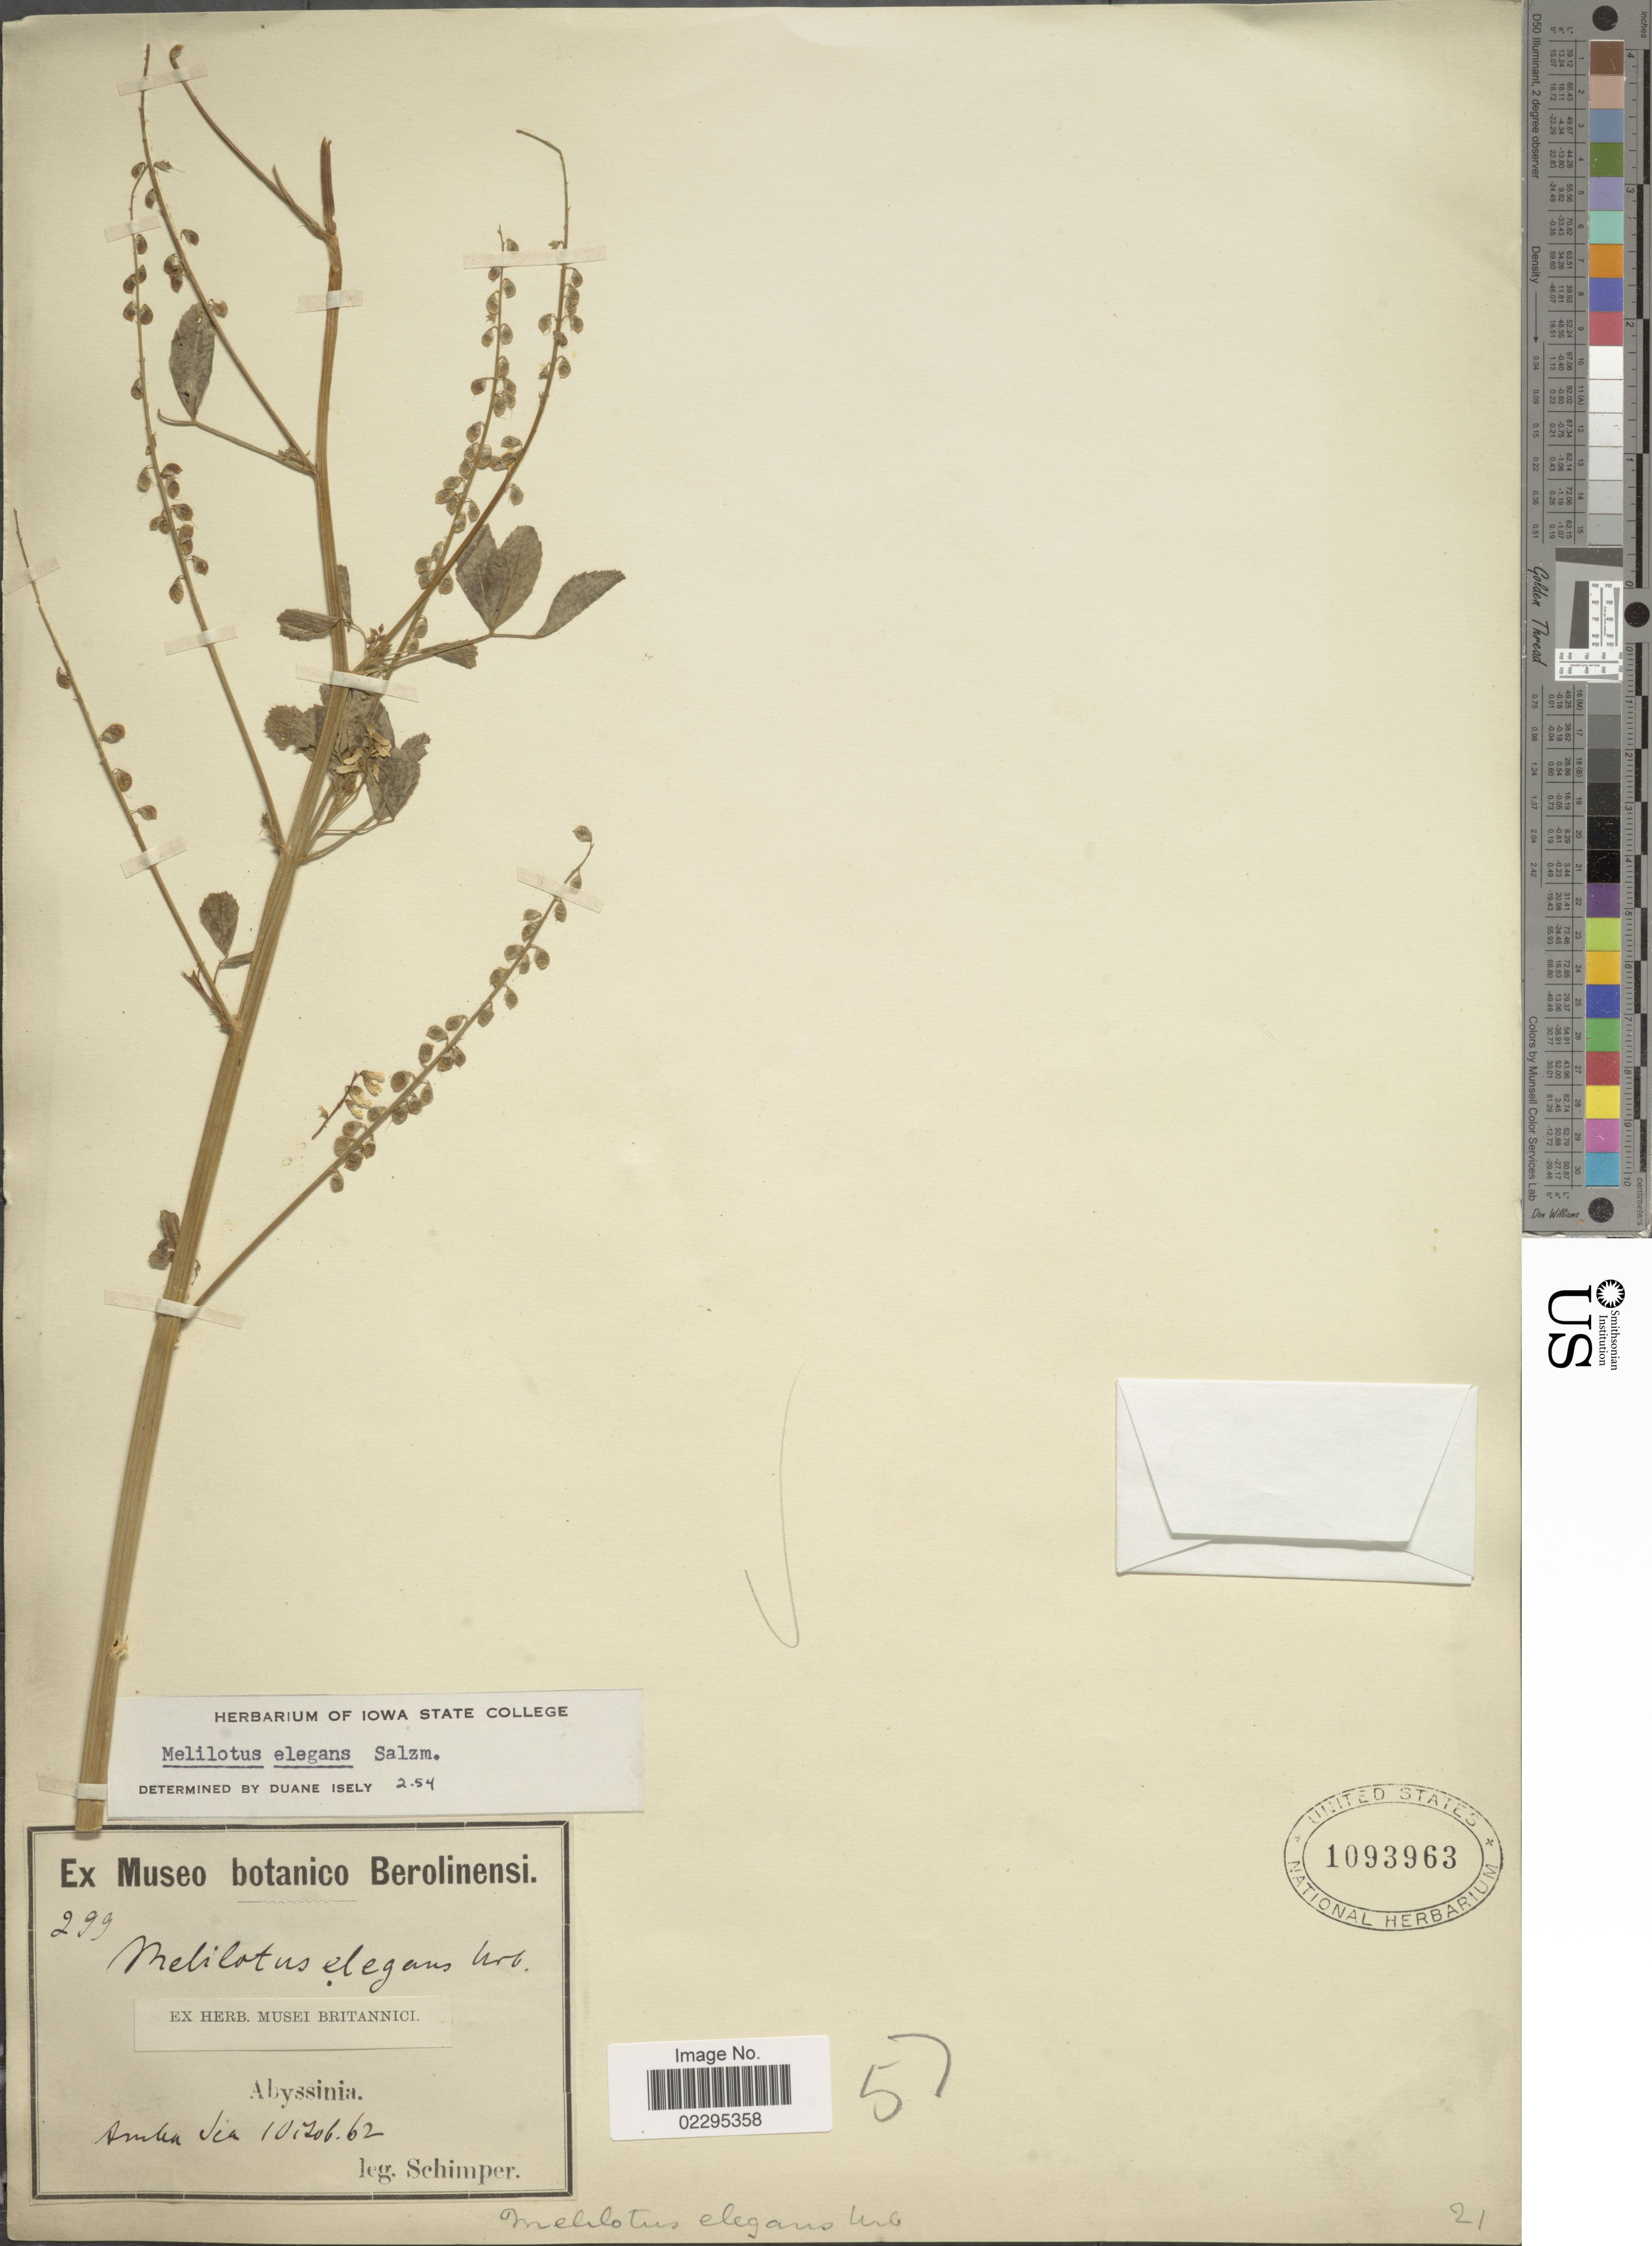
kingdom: Plantae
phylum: Tracheophyta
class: Magnoliopsida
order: Fabales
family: Fabaceae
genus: Melilotus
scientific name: Melilotus elegans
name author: Salzm. ex Ser.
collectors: -. Schimper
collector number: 299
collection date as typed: Transcribed d/m/y: 10/11/62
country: Eritrea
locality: Abyssinia, Amba Sea [interpreted]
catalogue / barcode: US 1093963